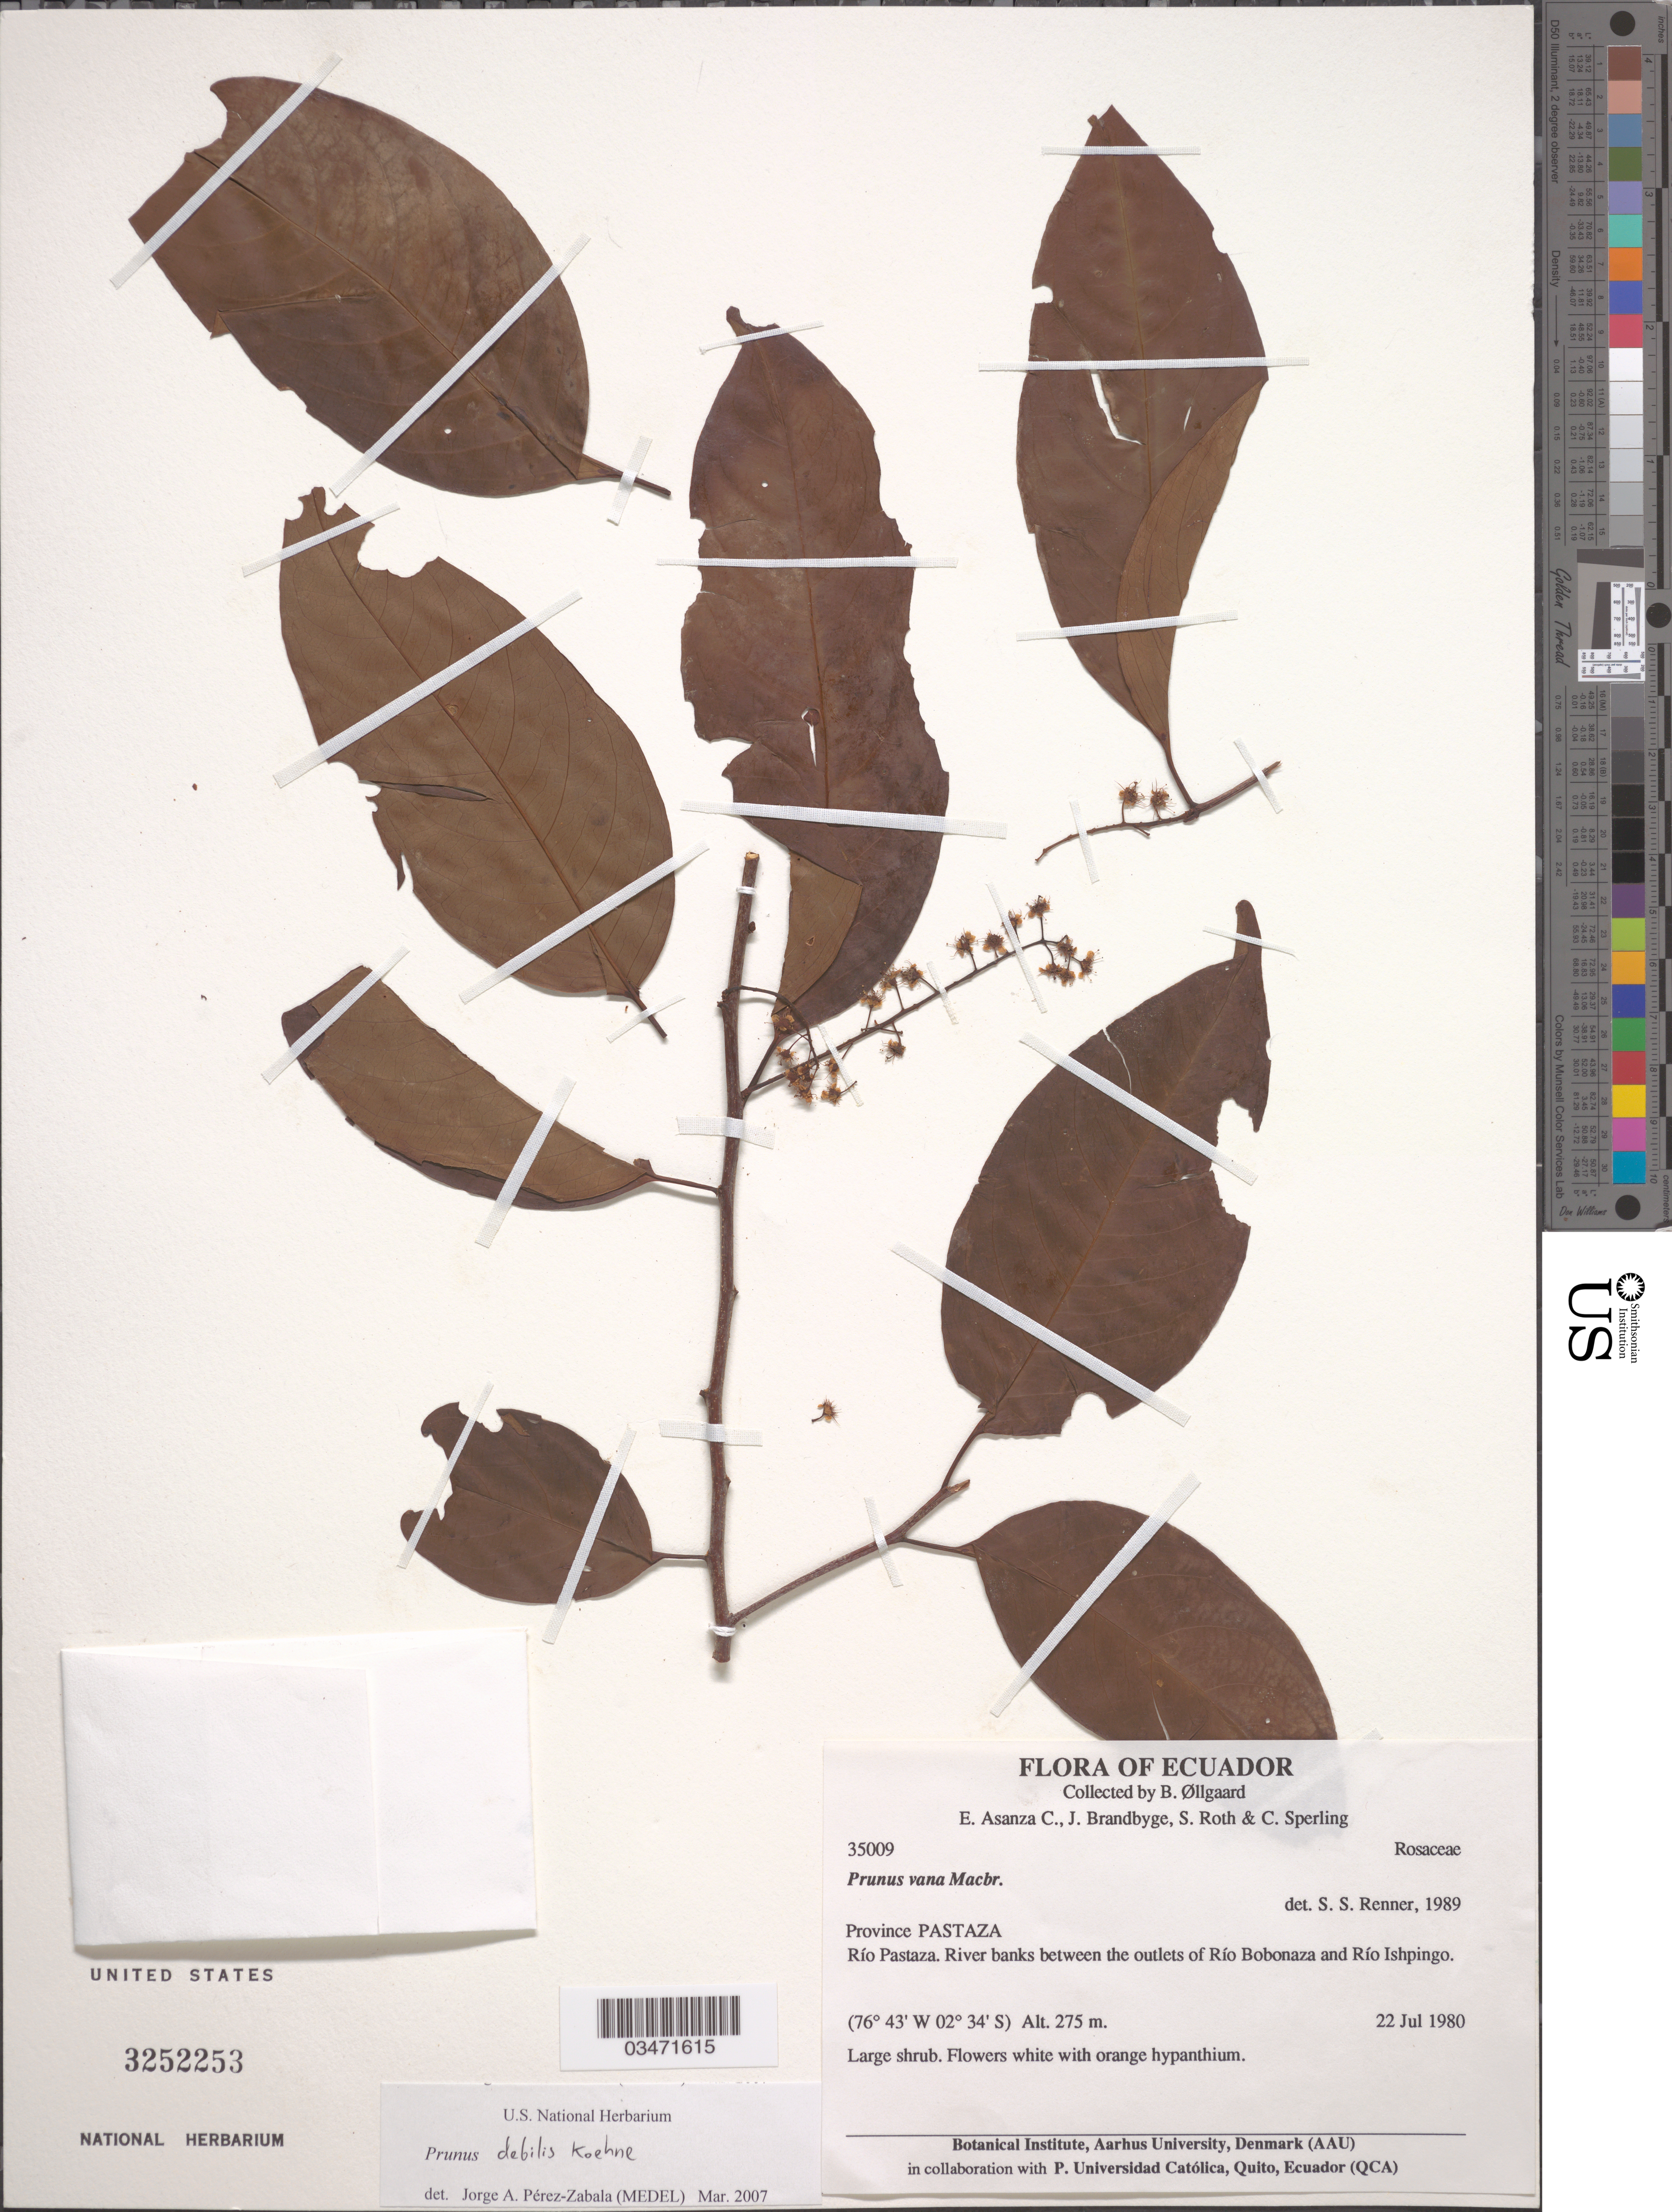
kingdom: Plantae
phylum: Tracheophyta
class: Magnoliopsida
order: Rosales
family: Rosaceae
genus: Prunus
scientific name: Prunus debilis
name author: Koehne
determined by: Pérez-Zabala, Jorge A.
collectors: B. Øllgaard, E. Asanza C., J. Brandbyge, S. Roth & C. Sperling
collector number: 35009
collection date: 1980-07-22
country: Ecuador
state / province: Pastaza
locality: Río Pastaza. Between the outlets of Río Bobonaza and Río Ishpingo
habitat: River banks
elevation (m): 275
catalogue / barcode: US 3252253